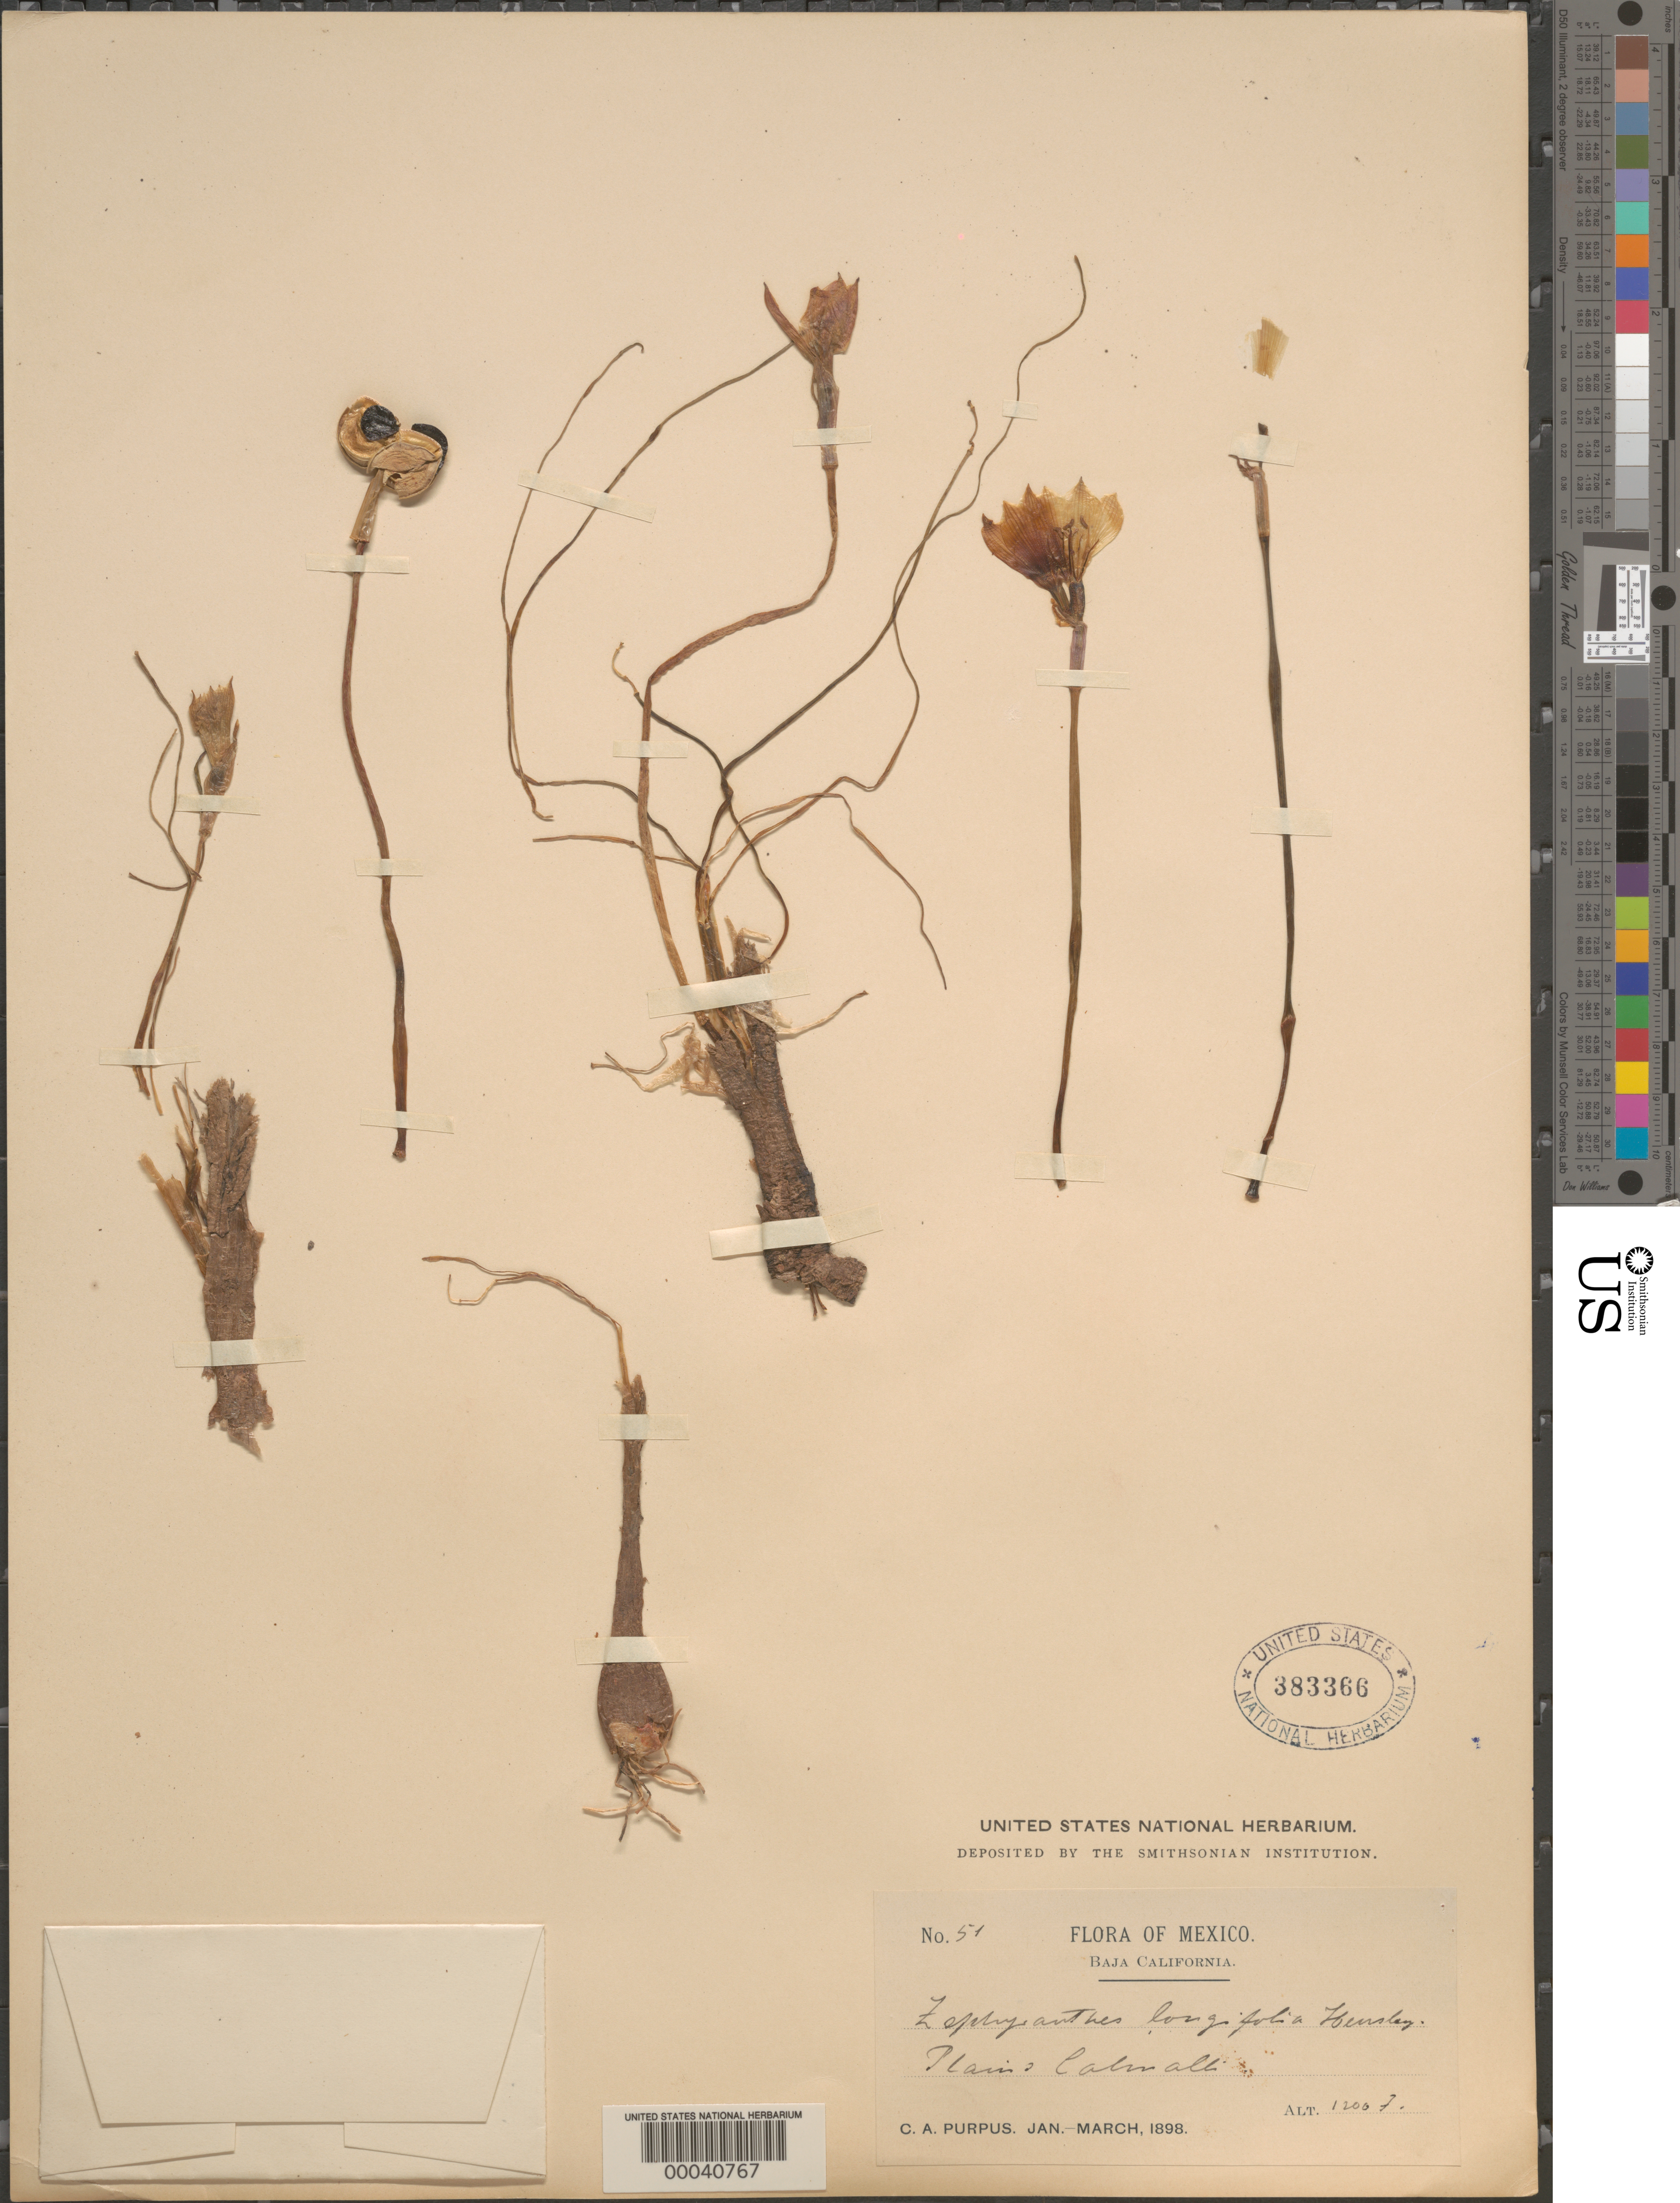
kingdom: Plantae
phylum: Tracheophyta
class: Liliopsida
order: Asparagales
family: Amaryllidaceae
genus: Zephyranthes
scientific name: Zephyranthes longifolia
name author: Hemsl.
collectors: C. A. Purpus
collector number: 51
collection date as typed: Jan 1898 to -- Mar 1898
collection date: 1898-01/1898-03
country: Mexico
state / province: Baja California Norte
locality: Calmalli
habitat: Plains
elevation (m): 366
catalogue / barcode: US 383366